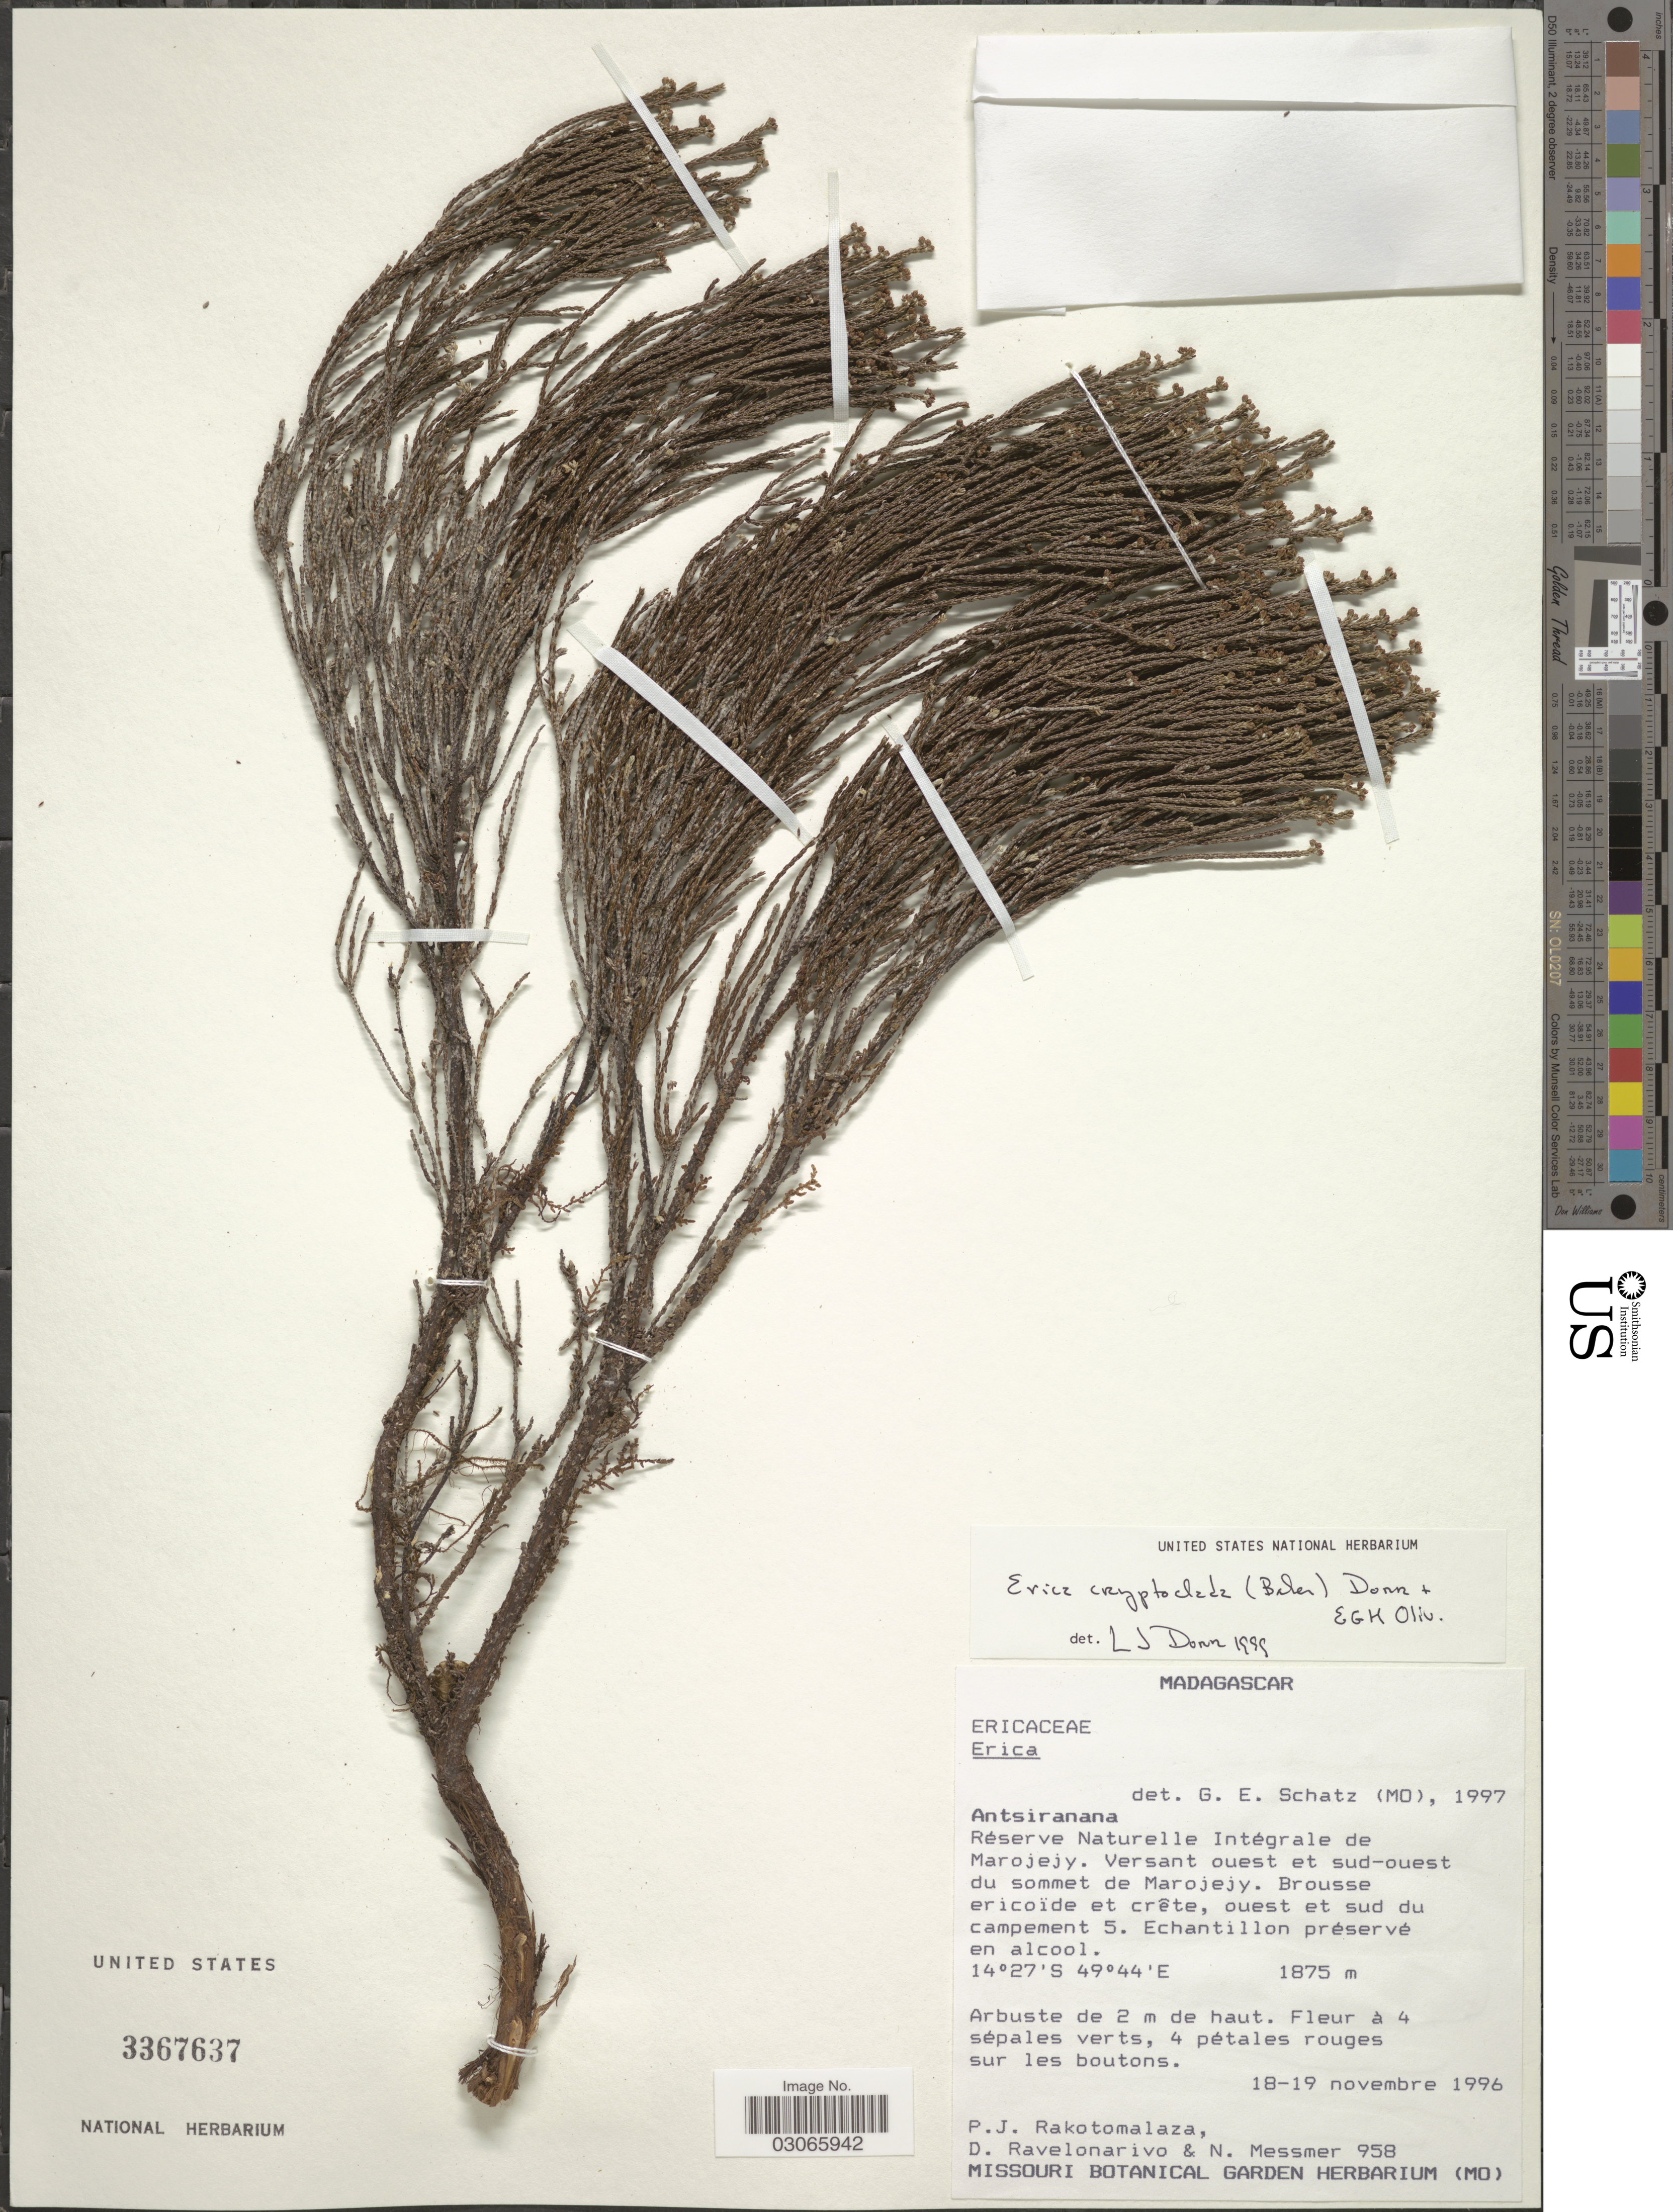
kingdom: Plantae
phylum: Tracheophyta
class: Magnoliopsida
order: Ericales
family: Ericaceae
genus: Erica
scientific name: Erica cryptoclada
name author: (Baker) Dorr & E.G.H. Oliv.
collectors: P. J. Rakotomalaza, D. Ravelonarivo & N. Messmer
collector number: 958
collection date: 1996-11-18/1996-11-19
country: Madagascar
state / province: Sava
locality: Réserve Naturelle Intégrale de Marojejy. Versant ouest et sud-ouest du sommet de Marojejy. Brousse ericoïde et crête, ouest et sud du campement 5.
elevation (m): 1875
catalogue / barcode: US 3367637